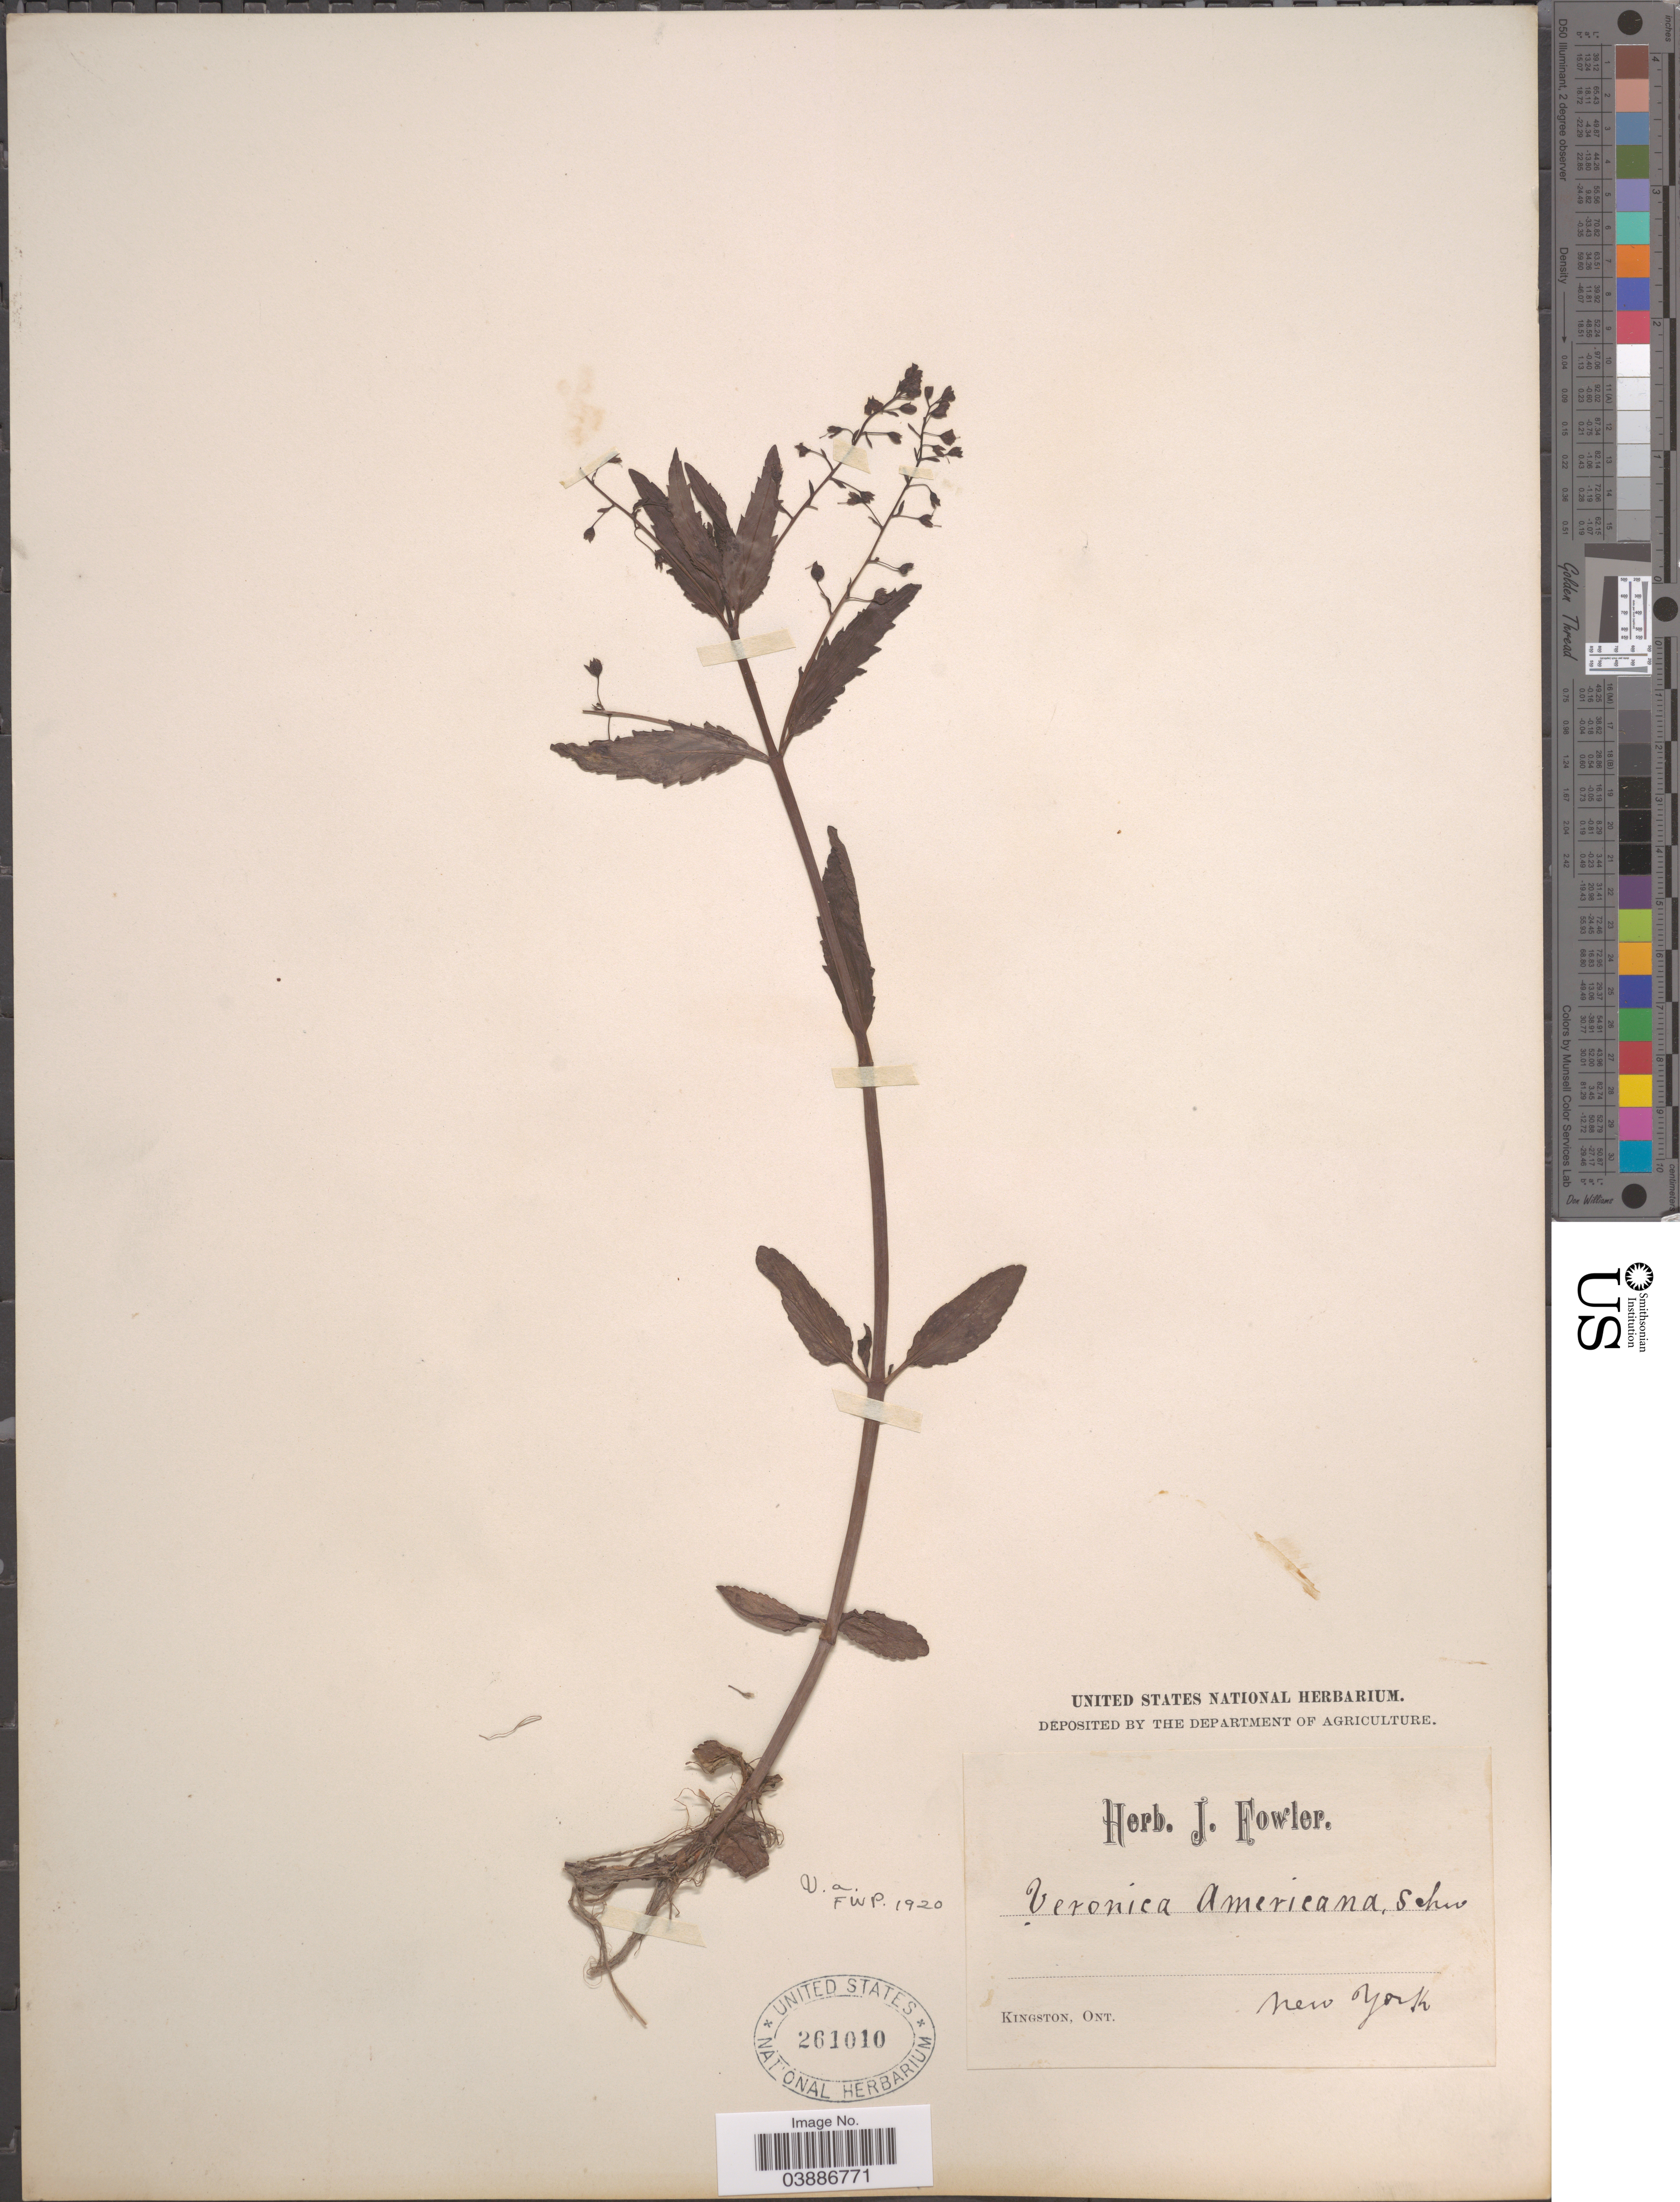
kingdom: Plantae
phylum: Tracheophyta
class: Magnoliopsida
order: Lamiales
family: Plantaginaceae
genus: Veronica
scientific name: Veronica americana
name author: Schwein. ex Benth.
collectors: ex herb. J. Fowler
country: United States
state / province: New York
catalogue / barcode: US 261010